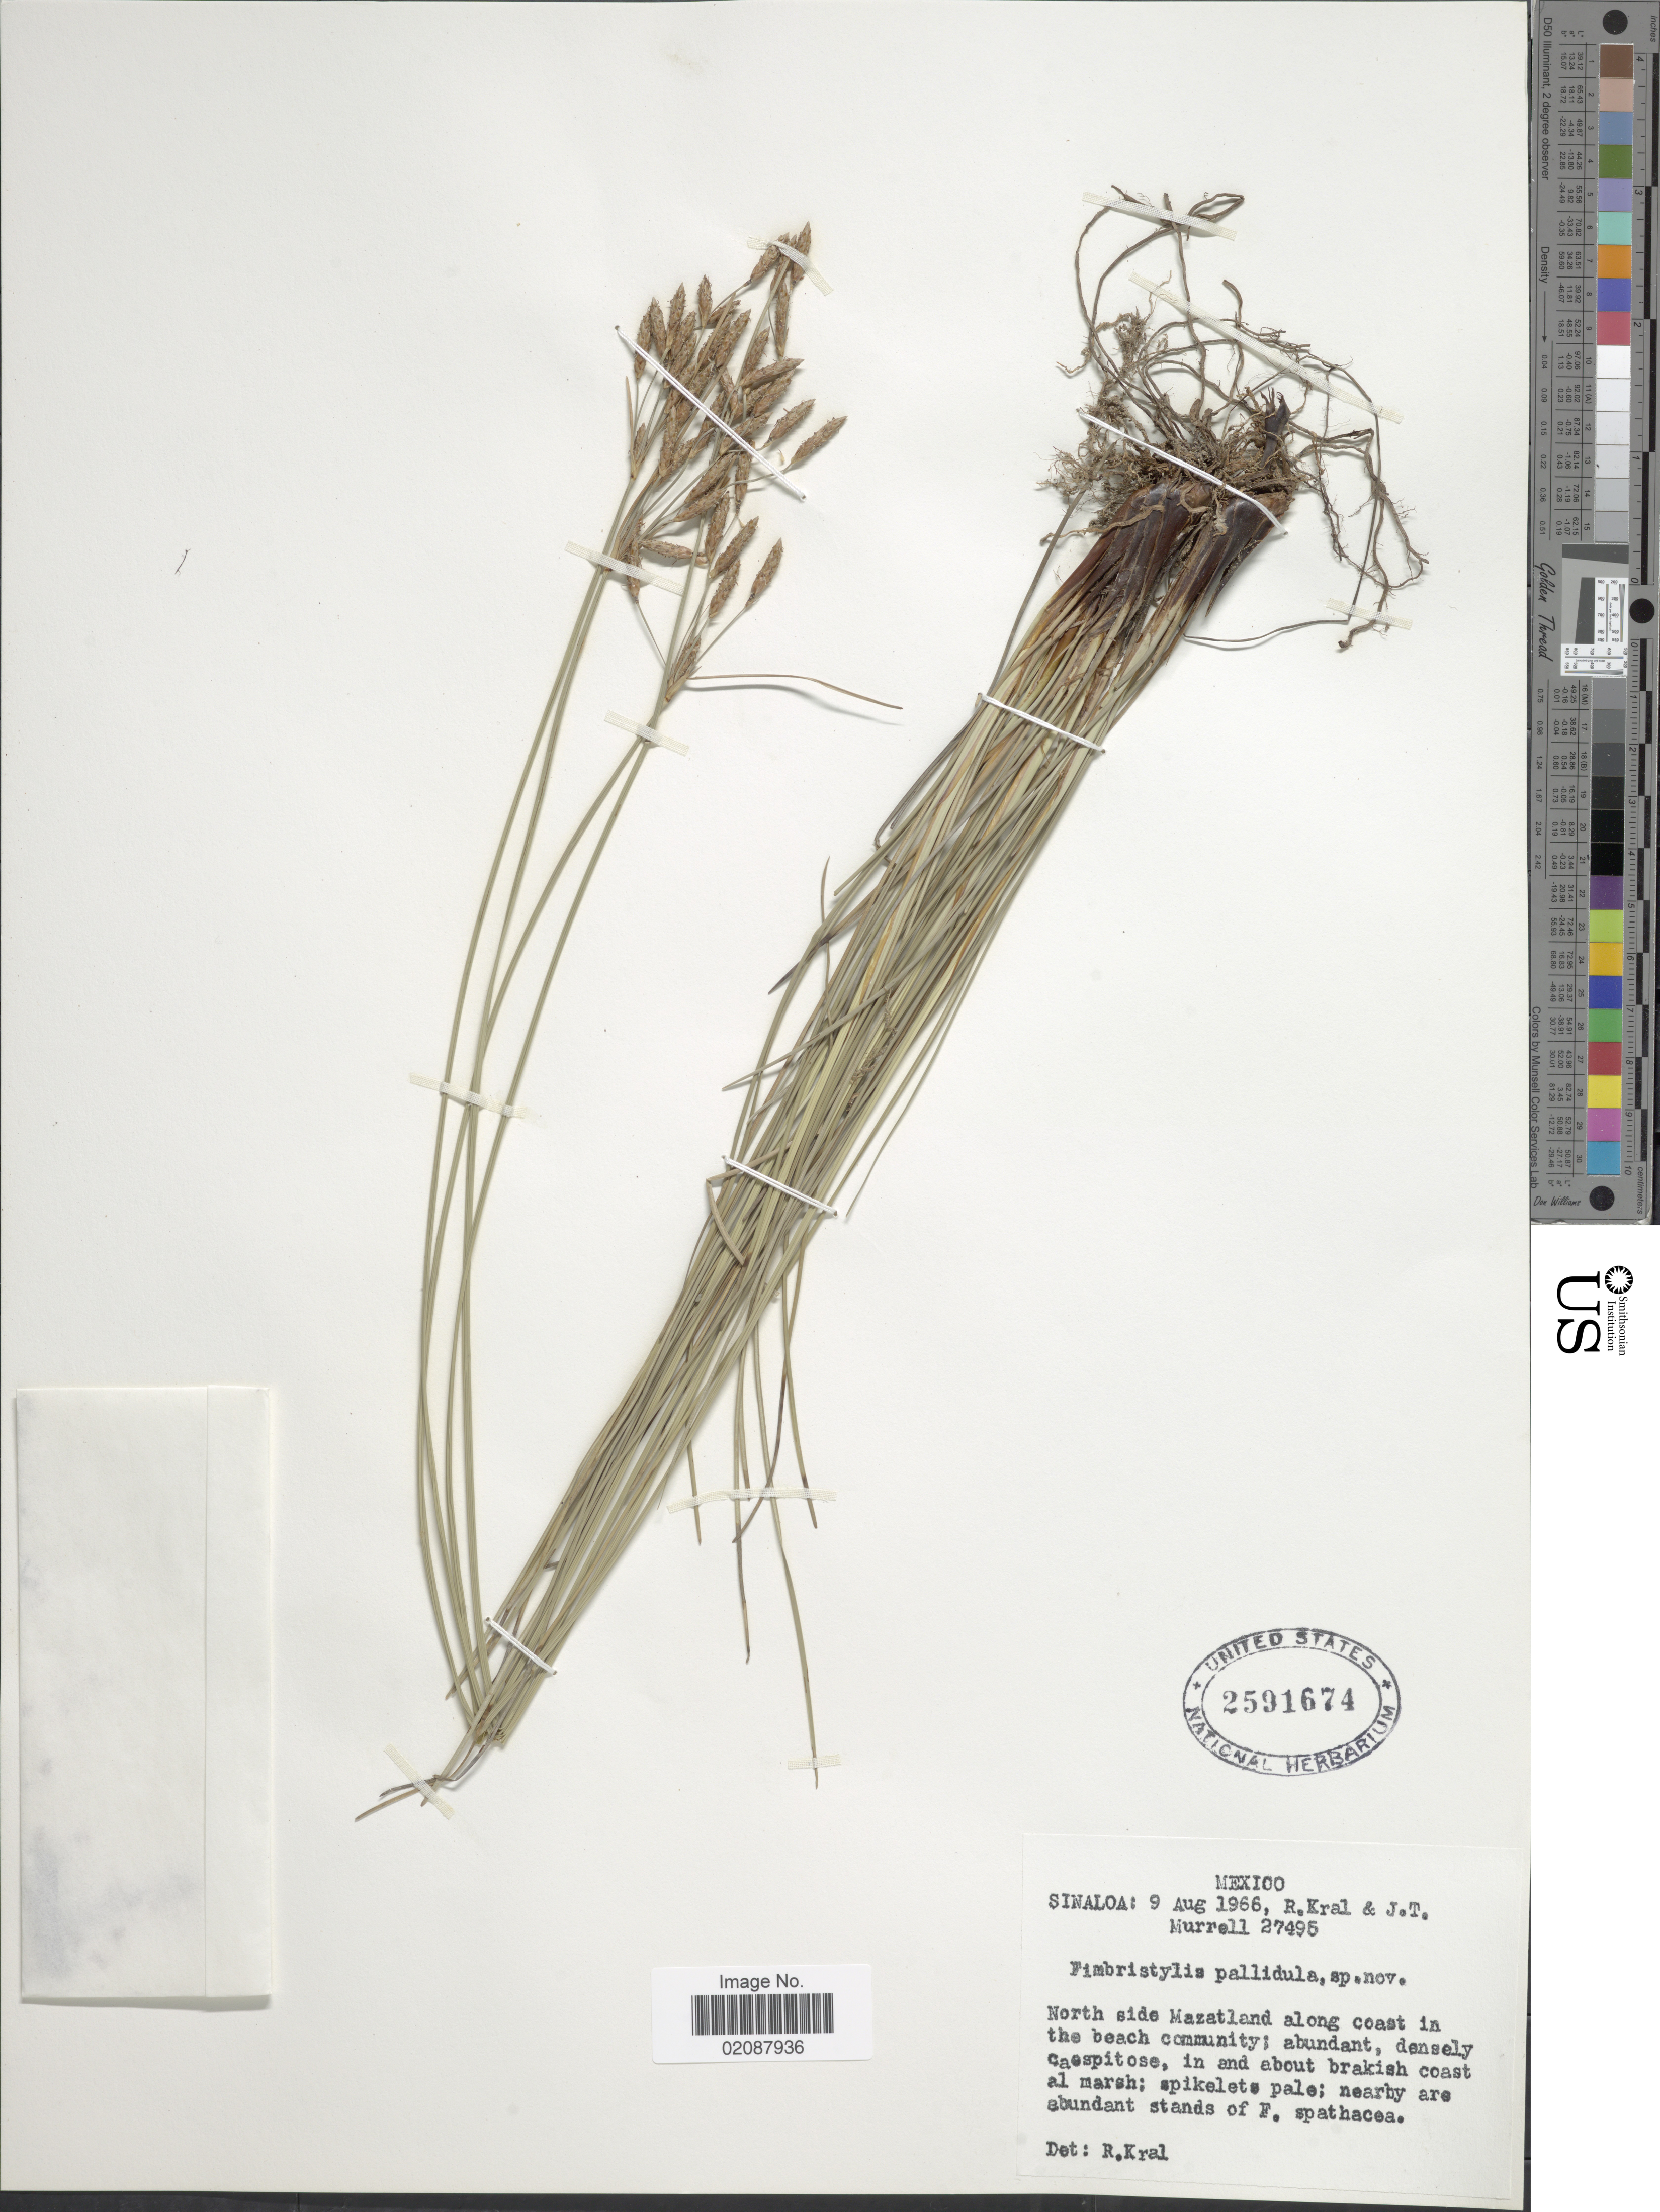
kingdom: Plantae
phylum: Tracheophyta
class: Liliopsida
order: Poales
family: Cyperaceae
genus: Fimbristylis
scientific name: Fimbristylis pallidula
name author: Kral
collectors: R. Kral & J. Murrell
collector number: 27495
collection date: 1966-08-09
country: Mexico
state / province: Sinaloa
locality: North side Mazatland along coast in the beach community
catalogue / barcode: US 2591674